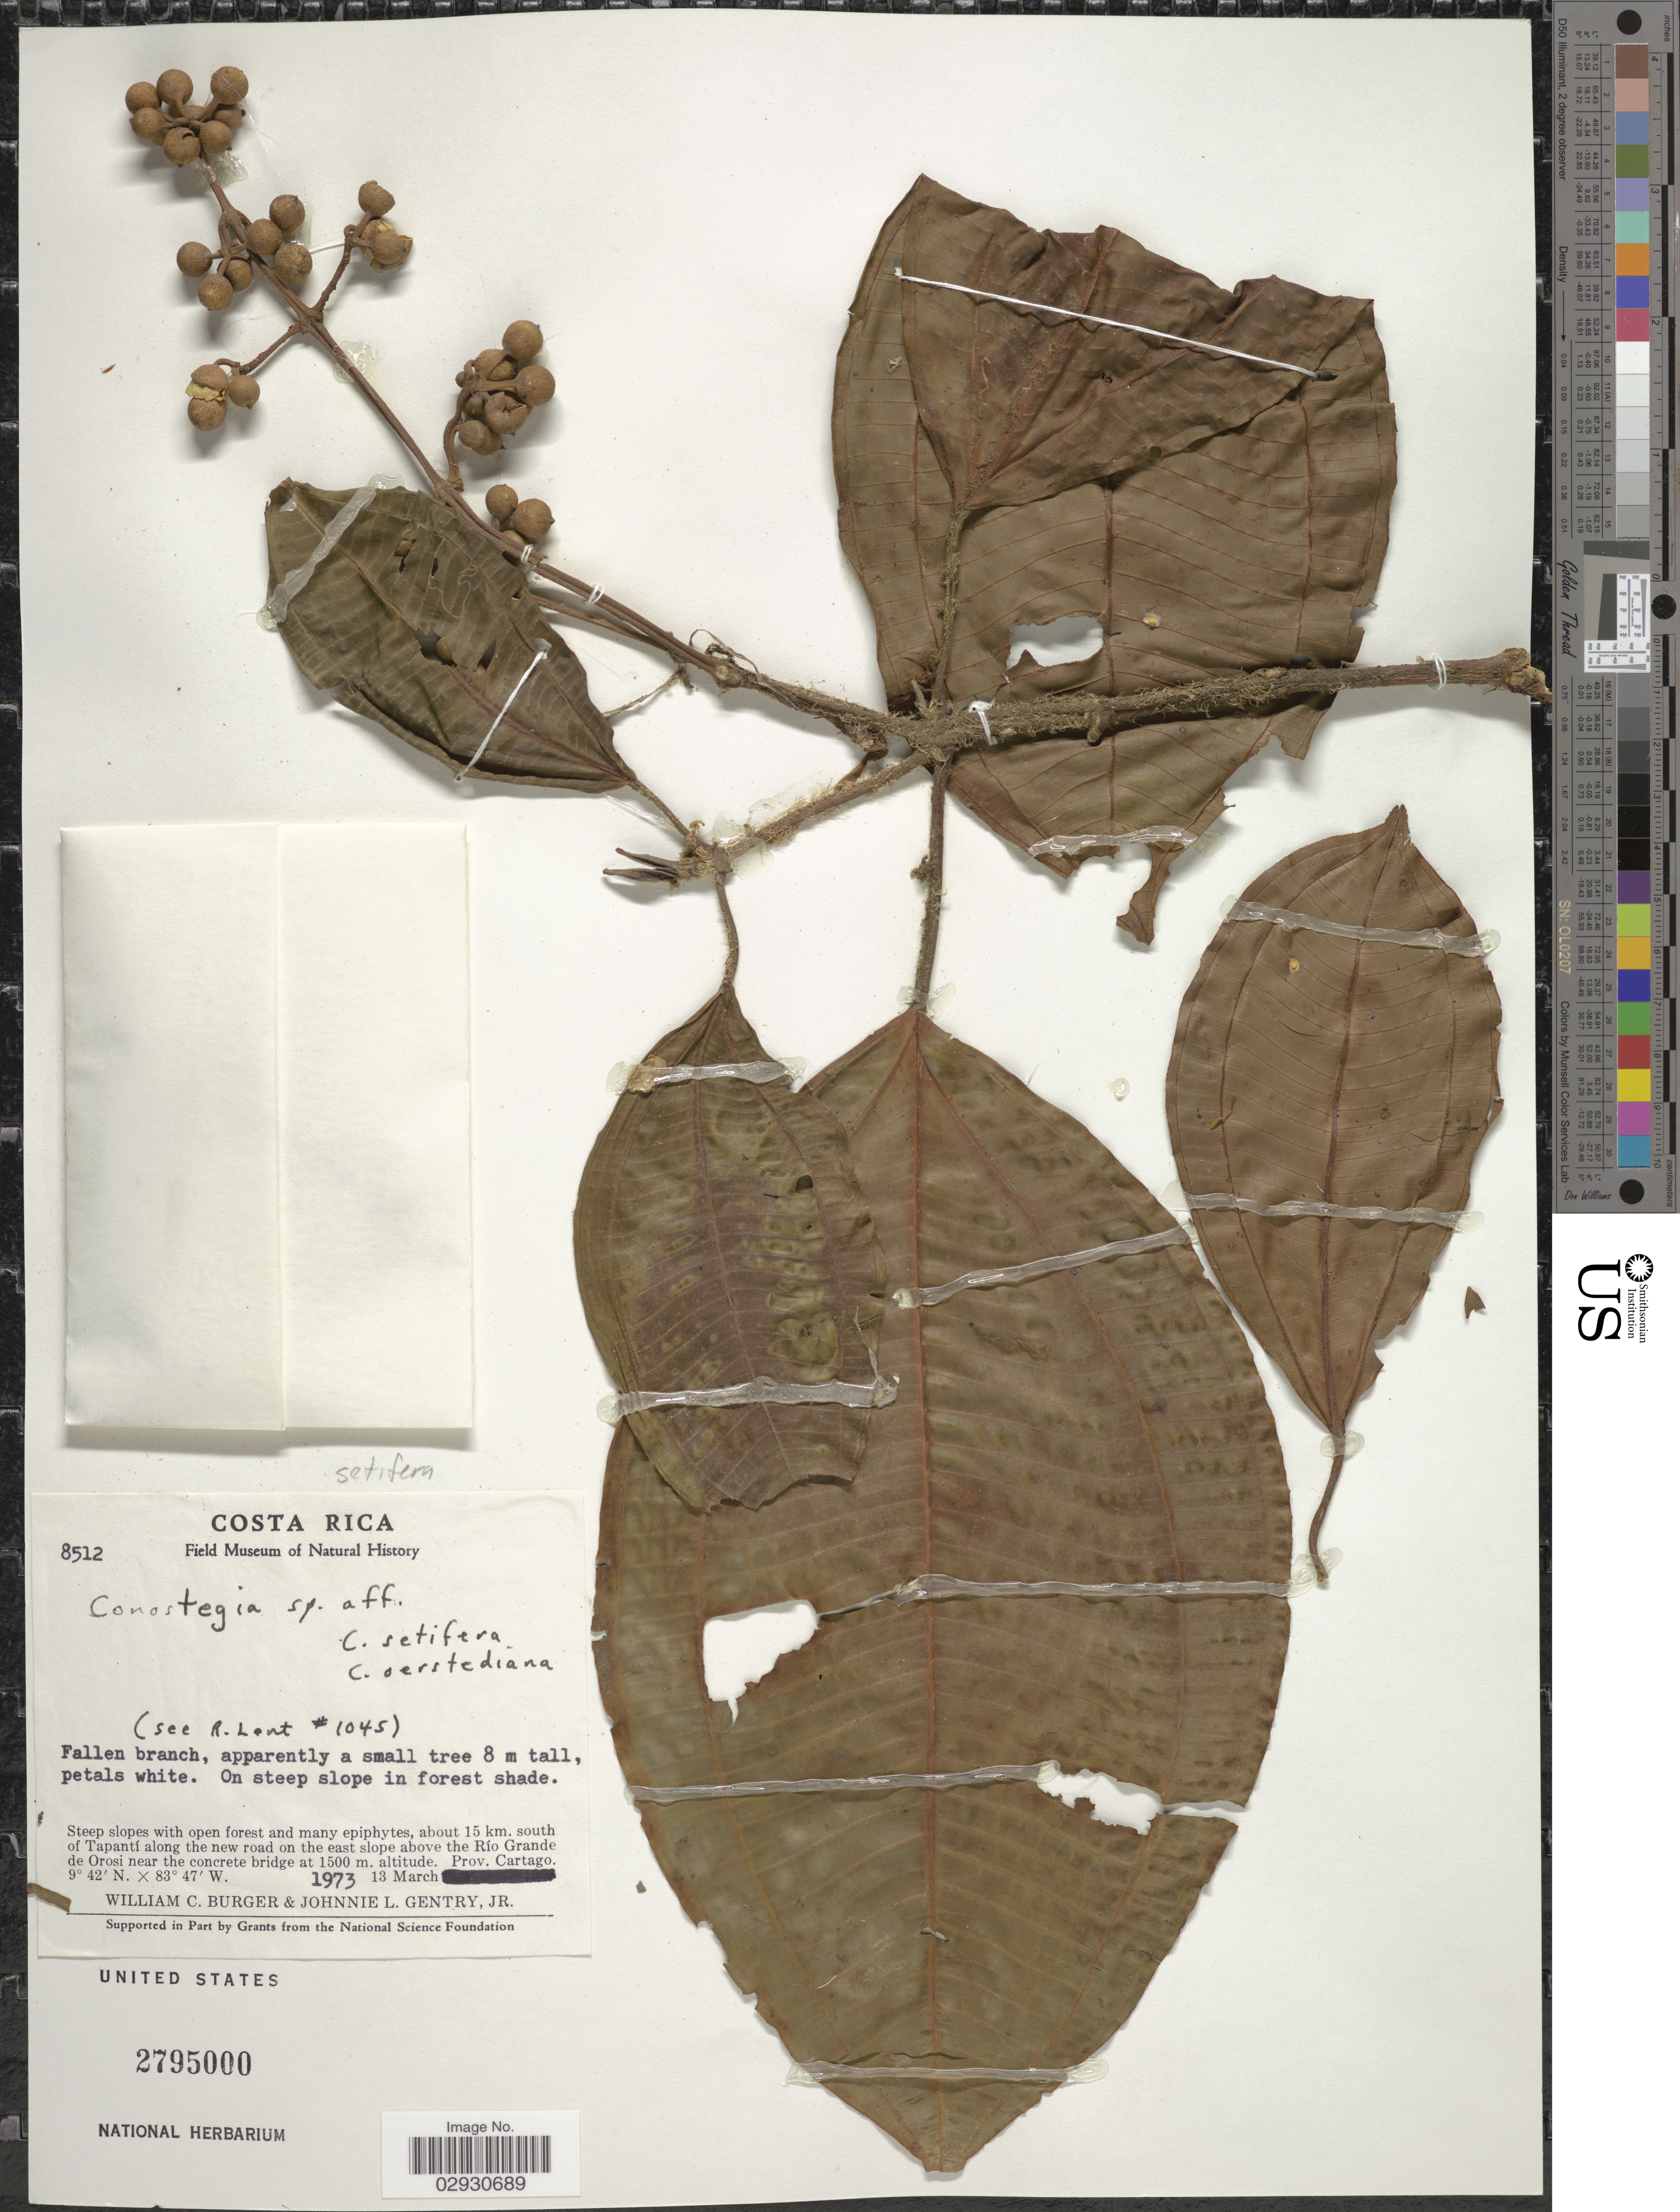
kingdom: Plantae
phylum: Tracheophyta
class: Magnoliopsida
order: Myrtales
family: Melastomataceae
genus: Conostegia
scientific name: Conostegia setifera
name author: Standl.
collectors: W. Burger & J. L. Gentry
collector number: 8512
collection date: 1973-03-13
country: Costa Rica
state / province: Cartago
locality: Steep slopes with open forest and many epiphytes, about 15 km. south of Tapantí along the new road on the east slope above the Río Grande de Orosi near the concrete bridge. Prov. Cartago.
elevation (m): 1500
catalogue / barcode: US 2795000